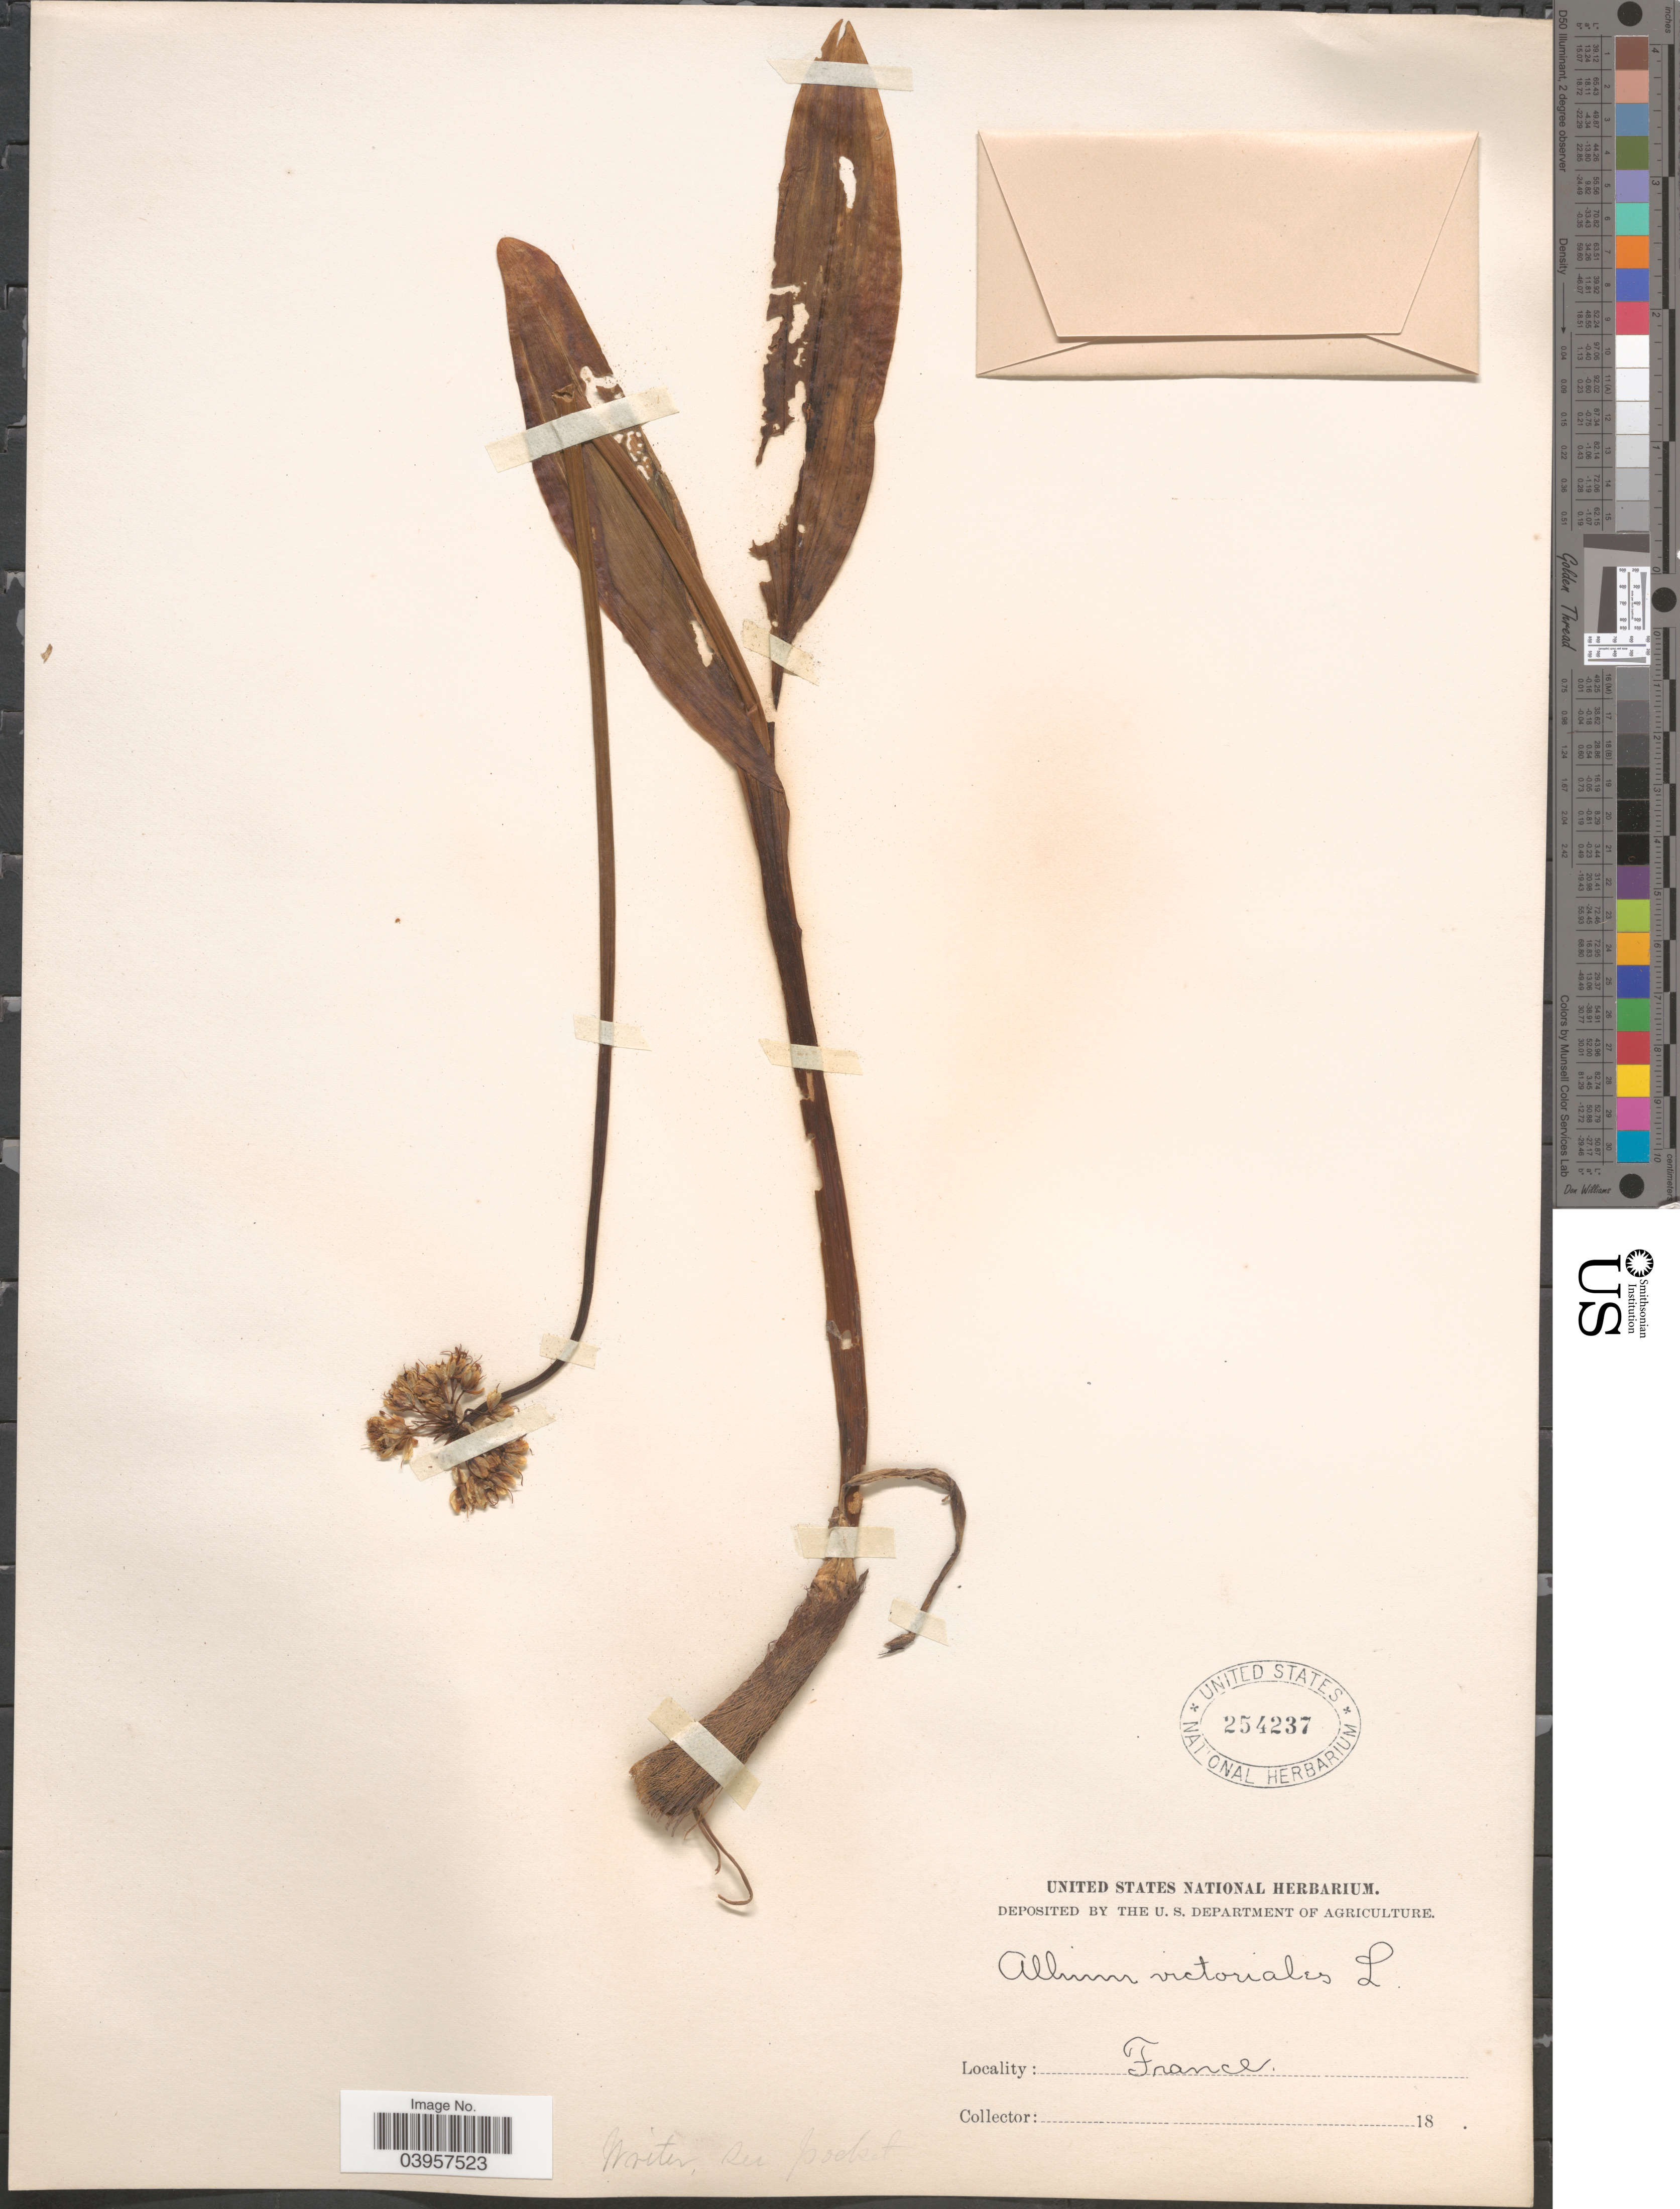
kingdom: Plantae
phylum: Tracheophyta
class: Liliopsida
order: Asparagales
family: Amaryllidaceae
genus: Allium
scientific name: Allium victorialis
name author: L.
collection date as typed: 18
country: France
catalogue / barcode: US 254237